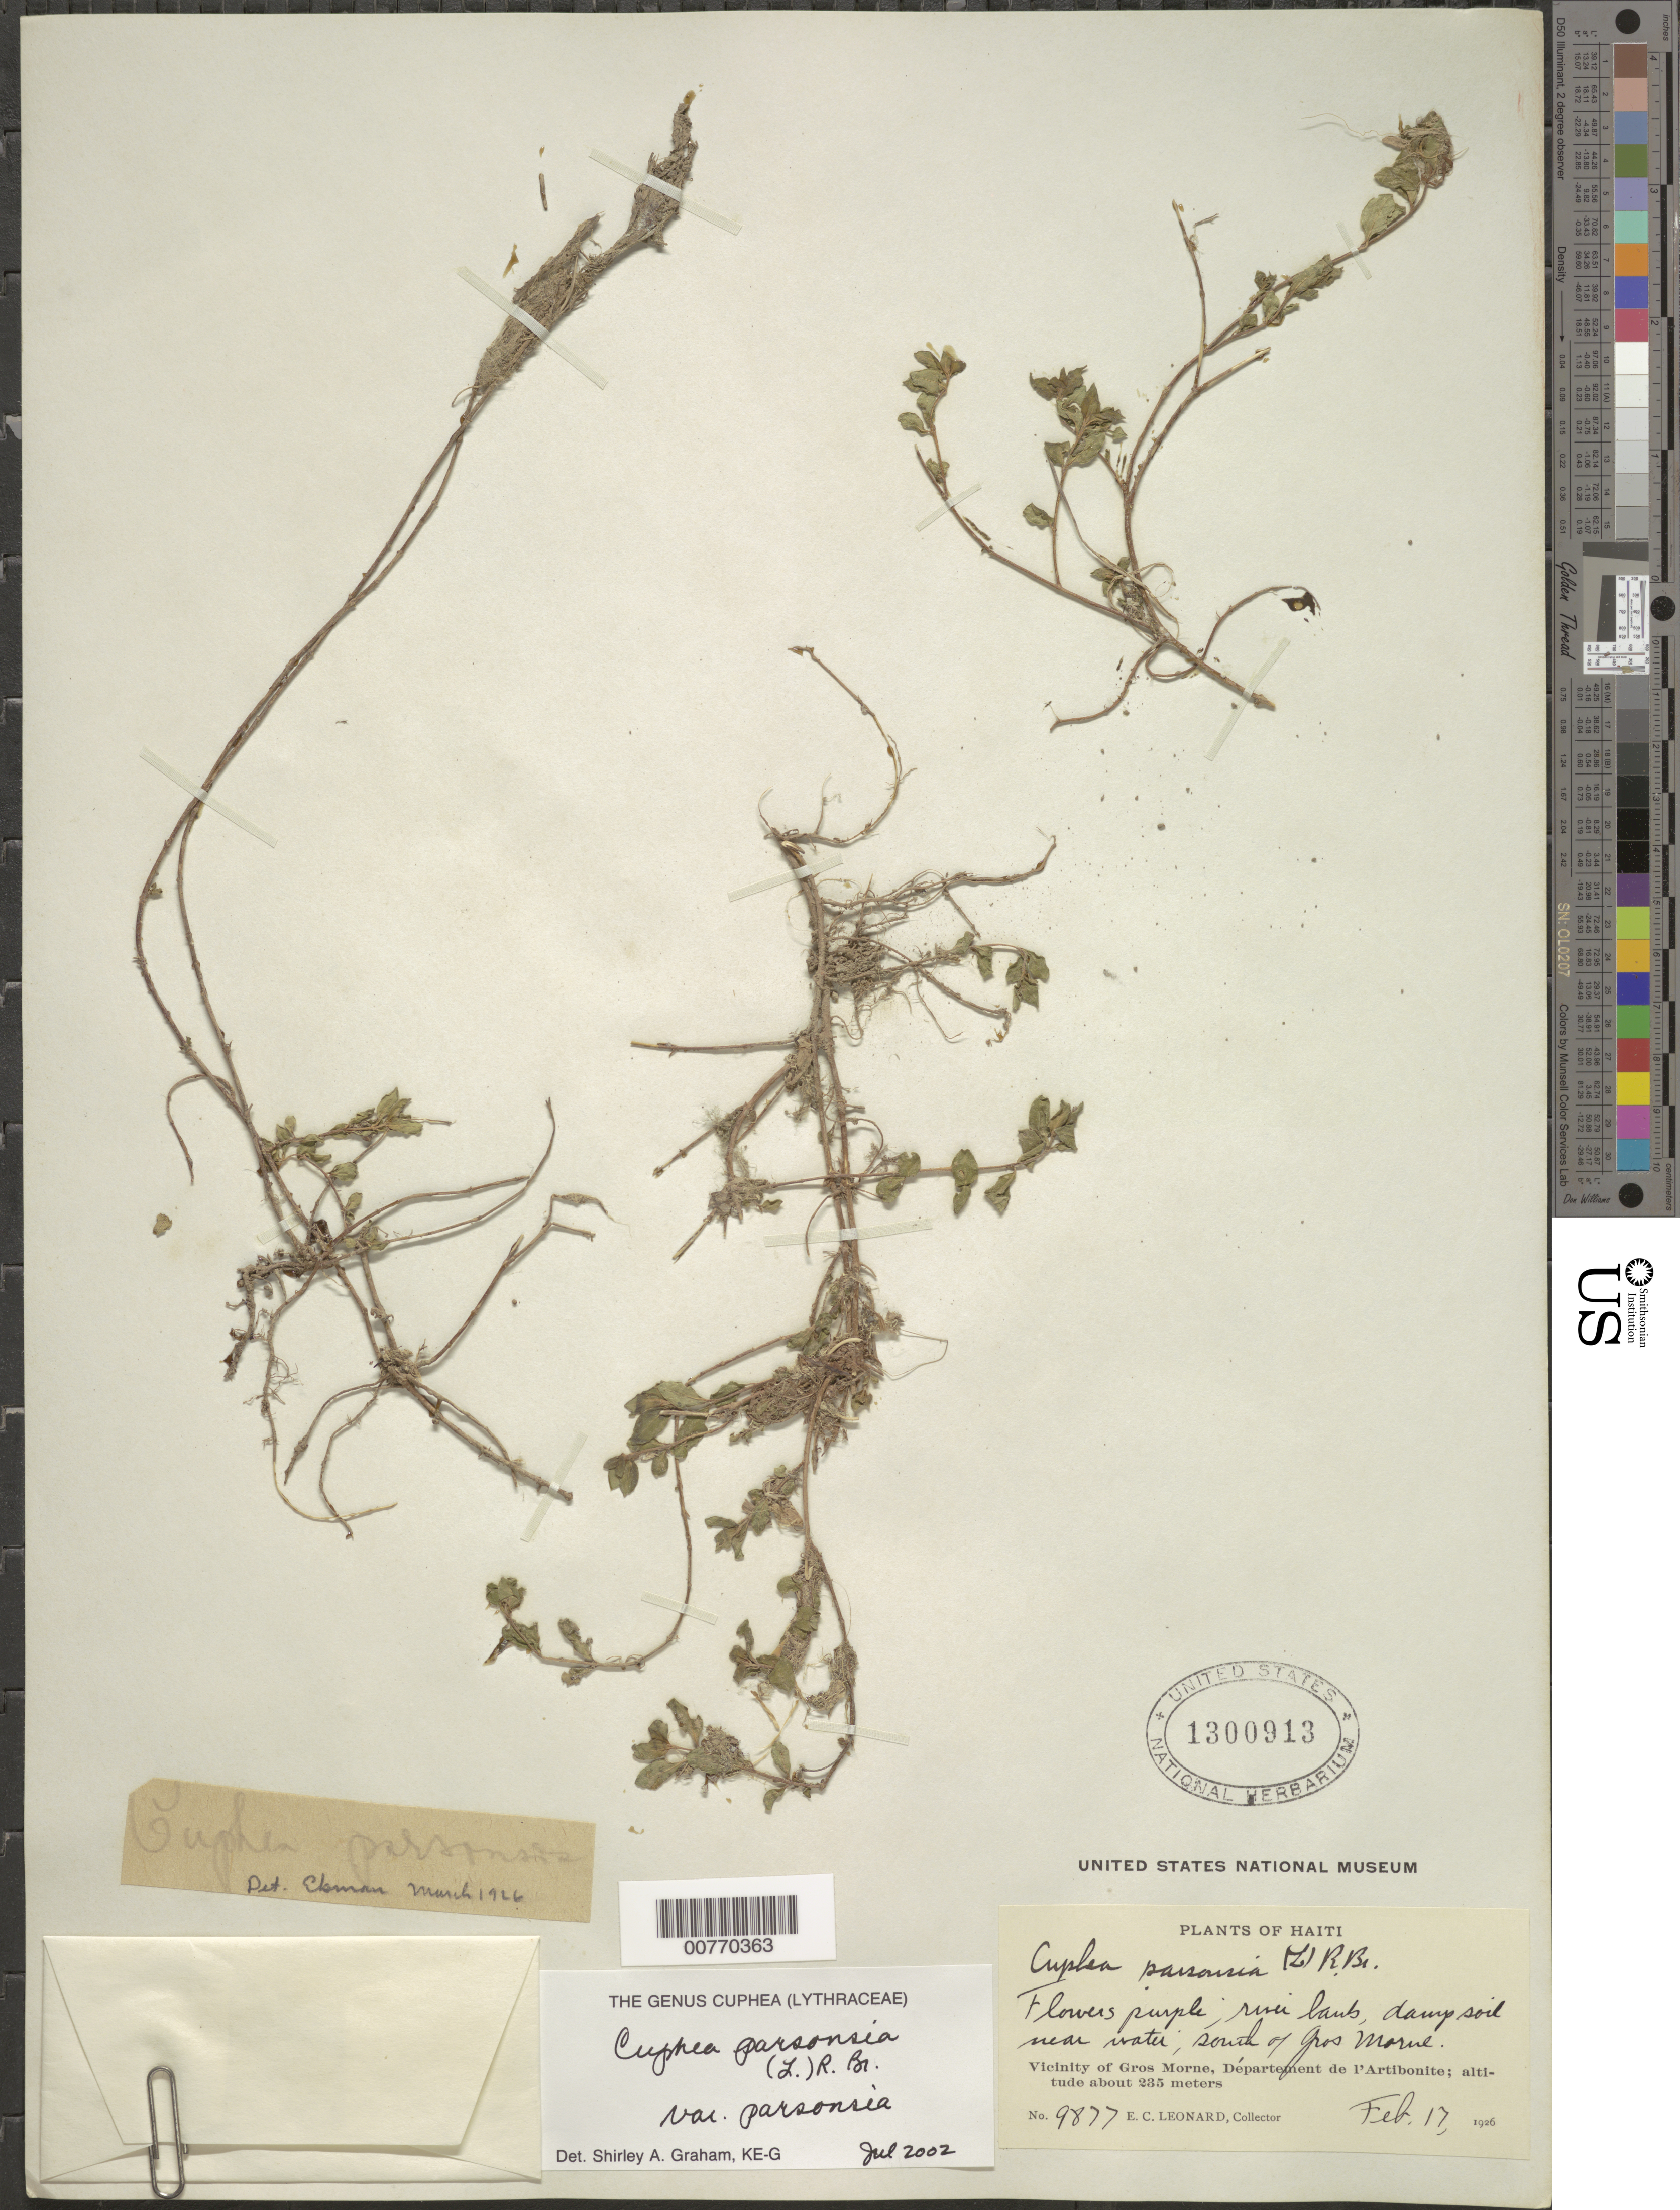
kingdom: Plantae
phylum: Tracheophyta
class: Magnoliopsida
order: Myrtales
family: Lythraceae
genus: Cuphea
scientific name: Cuphea parsonsia var. parsonsia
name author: (L.) R. Br. ex Steud.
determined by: Graham, Shirley Ann Tousch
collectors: E. C. Leonard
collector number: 9877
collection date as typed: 17 Feb 1926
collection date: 1926-02-17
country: Haiti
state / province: Artibonite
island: Hispaniola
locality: Vicinity of Gros Morne, south of Gros Morne.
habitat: River banks, damp soil near water.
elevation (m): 235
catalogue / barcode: US 1300913